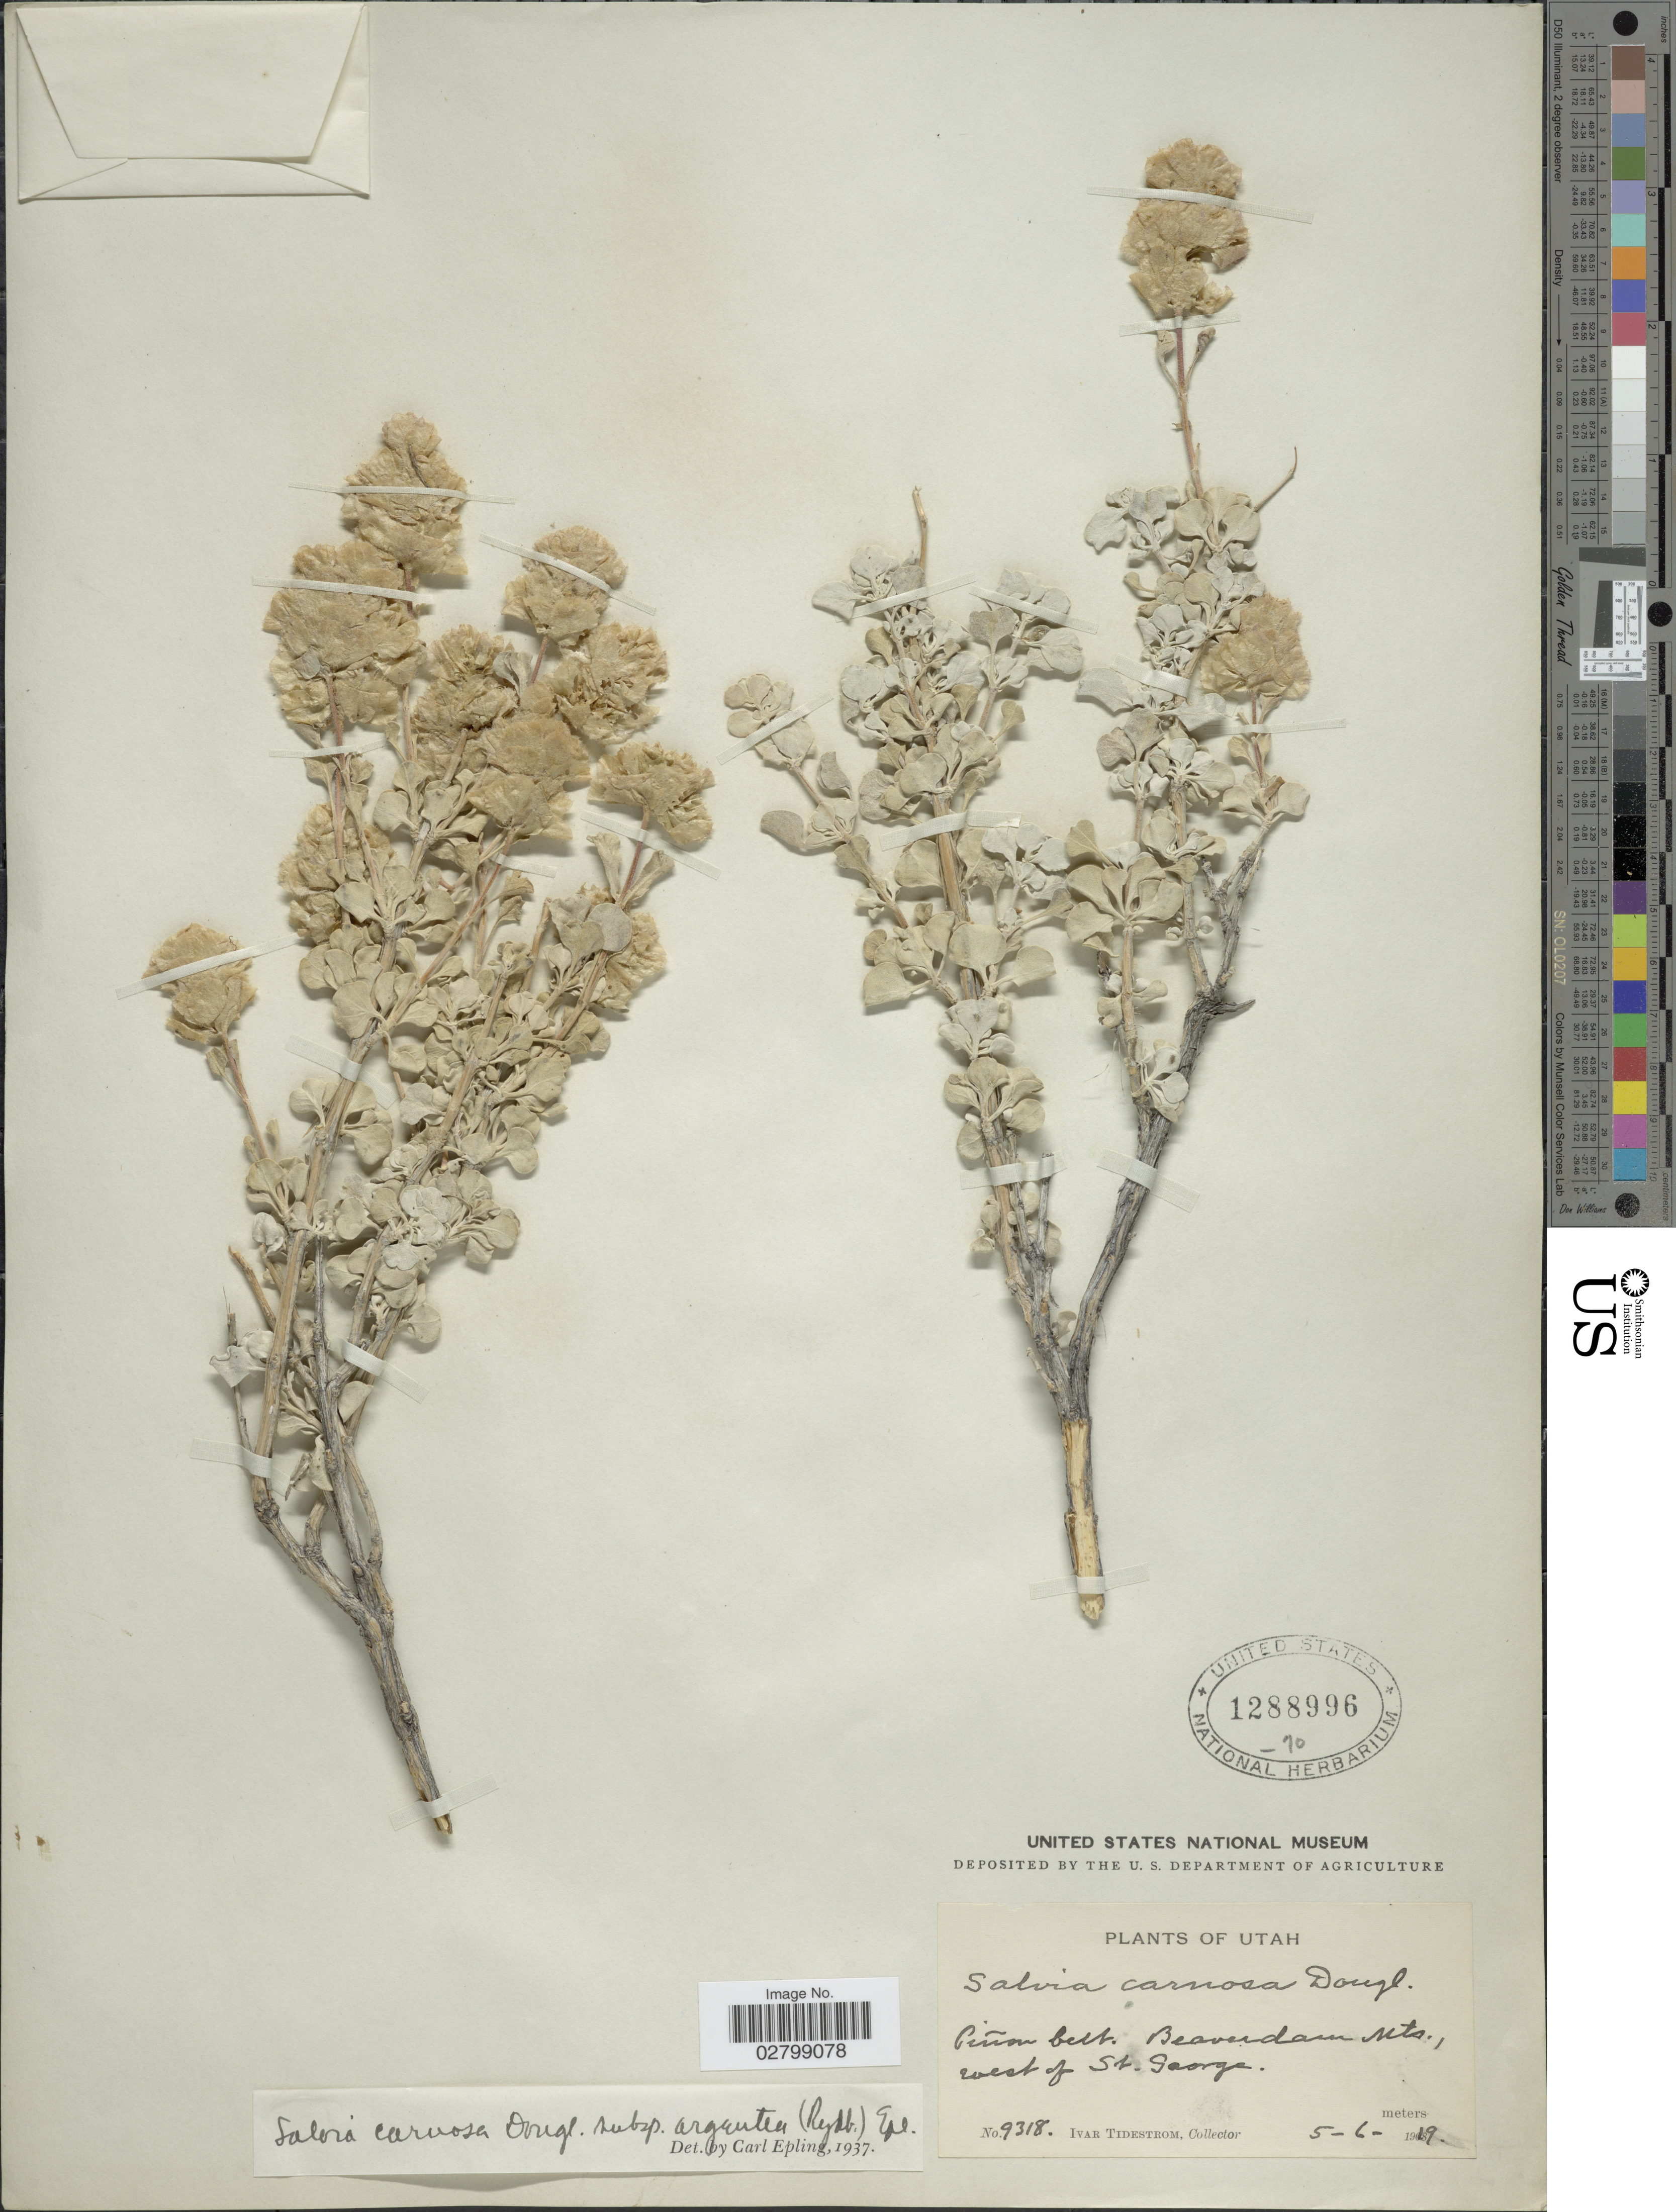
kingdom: Plantae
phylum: Tracheophyta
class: Magnoliopsida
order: Lamiales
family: Lamiaceae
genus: Salvia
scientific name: Salvia carnosa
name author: Douglas ex Greene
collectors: I. F. Tidestrom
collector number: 9318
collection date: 1919-05-06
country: United States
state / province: Utah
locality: Piñon belt. Beaverdam Mts., west of St. George.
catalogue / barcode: US 1288996